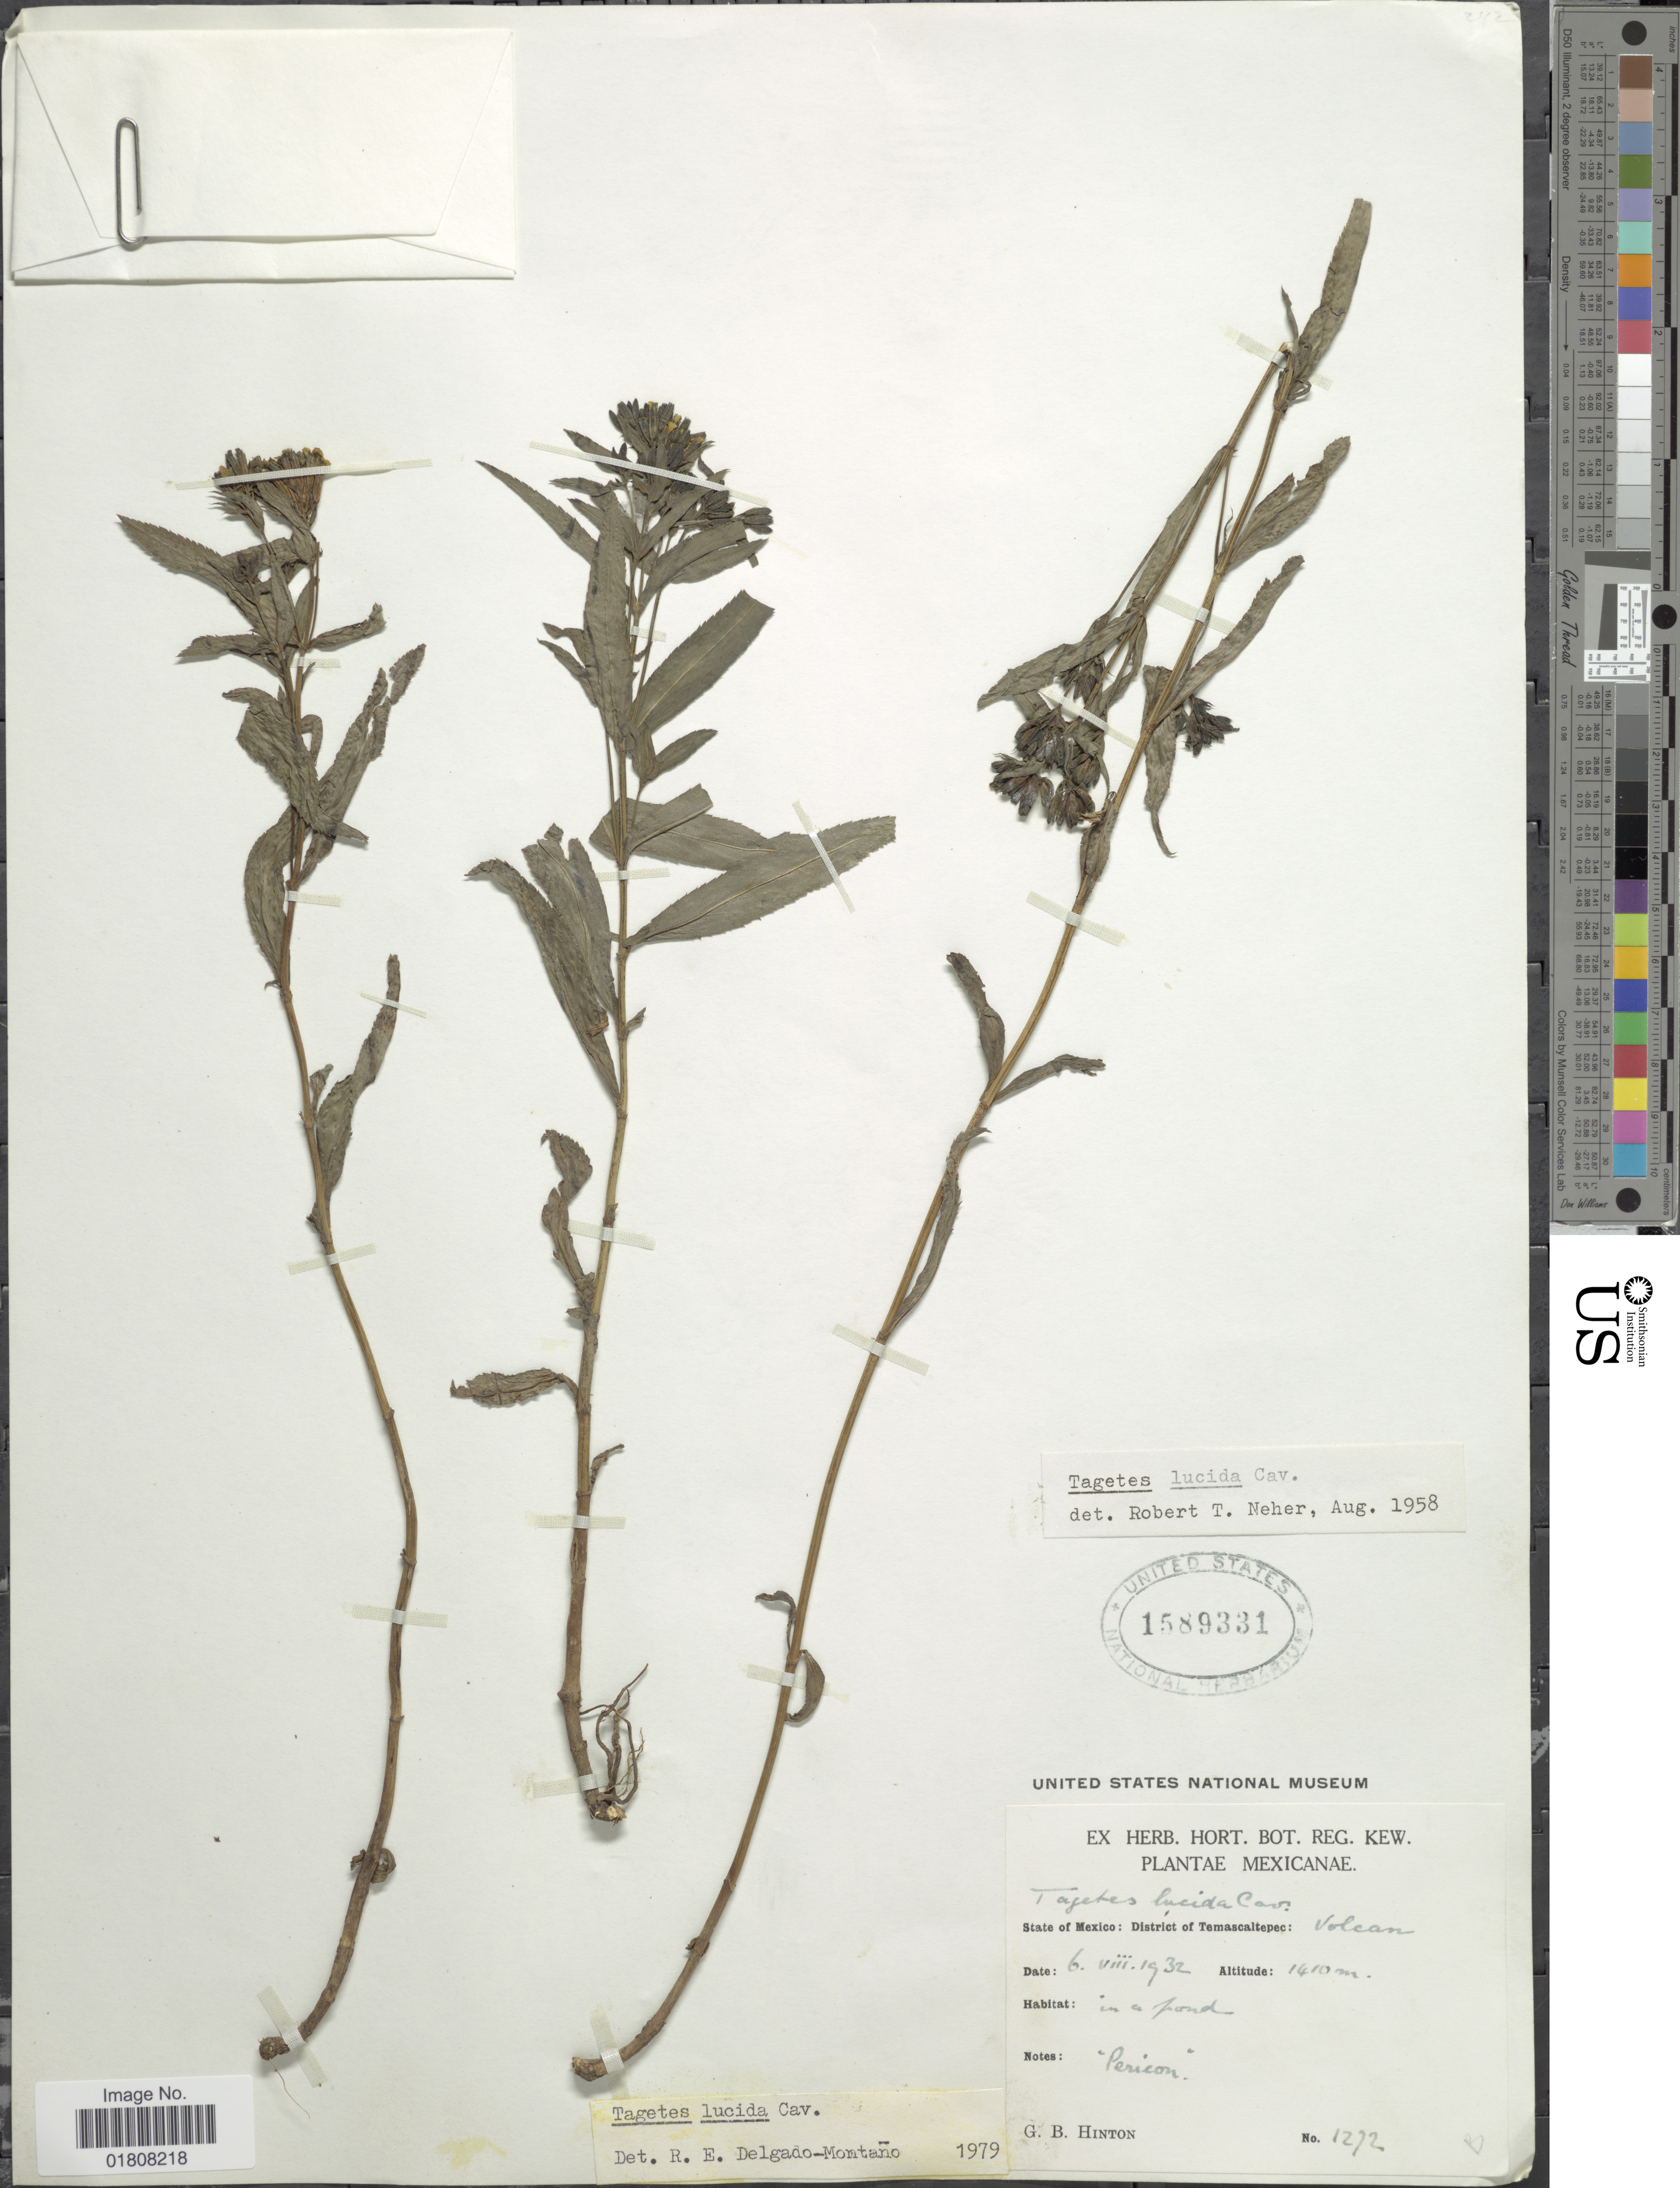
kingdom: Plantae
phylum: Tracheophyta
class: Magnoliopsida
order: Asterales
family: Asteraceae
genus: Tagetes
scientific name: Tagetes lucida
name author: Cav.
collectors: G. B. Hinton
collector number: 1272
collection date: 1932-08-06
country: Mexico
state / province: México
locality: District of Temascaltepec, Volcan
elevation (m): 1410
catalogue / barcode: US 1589331